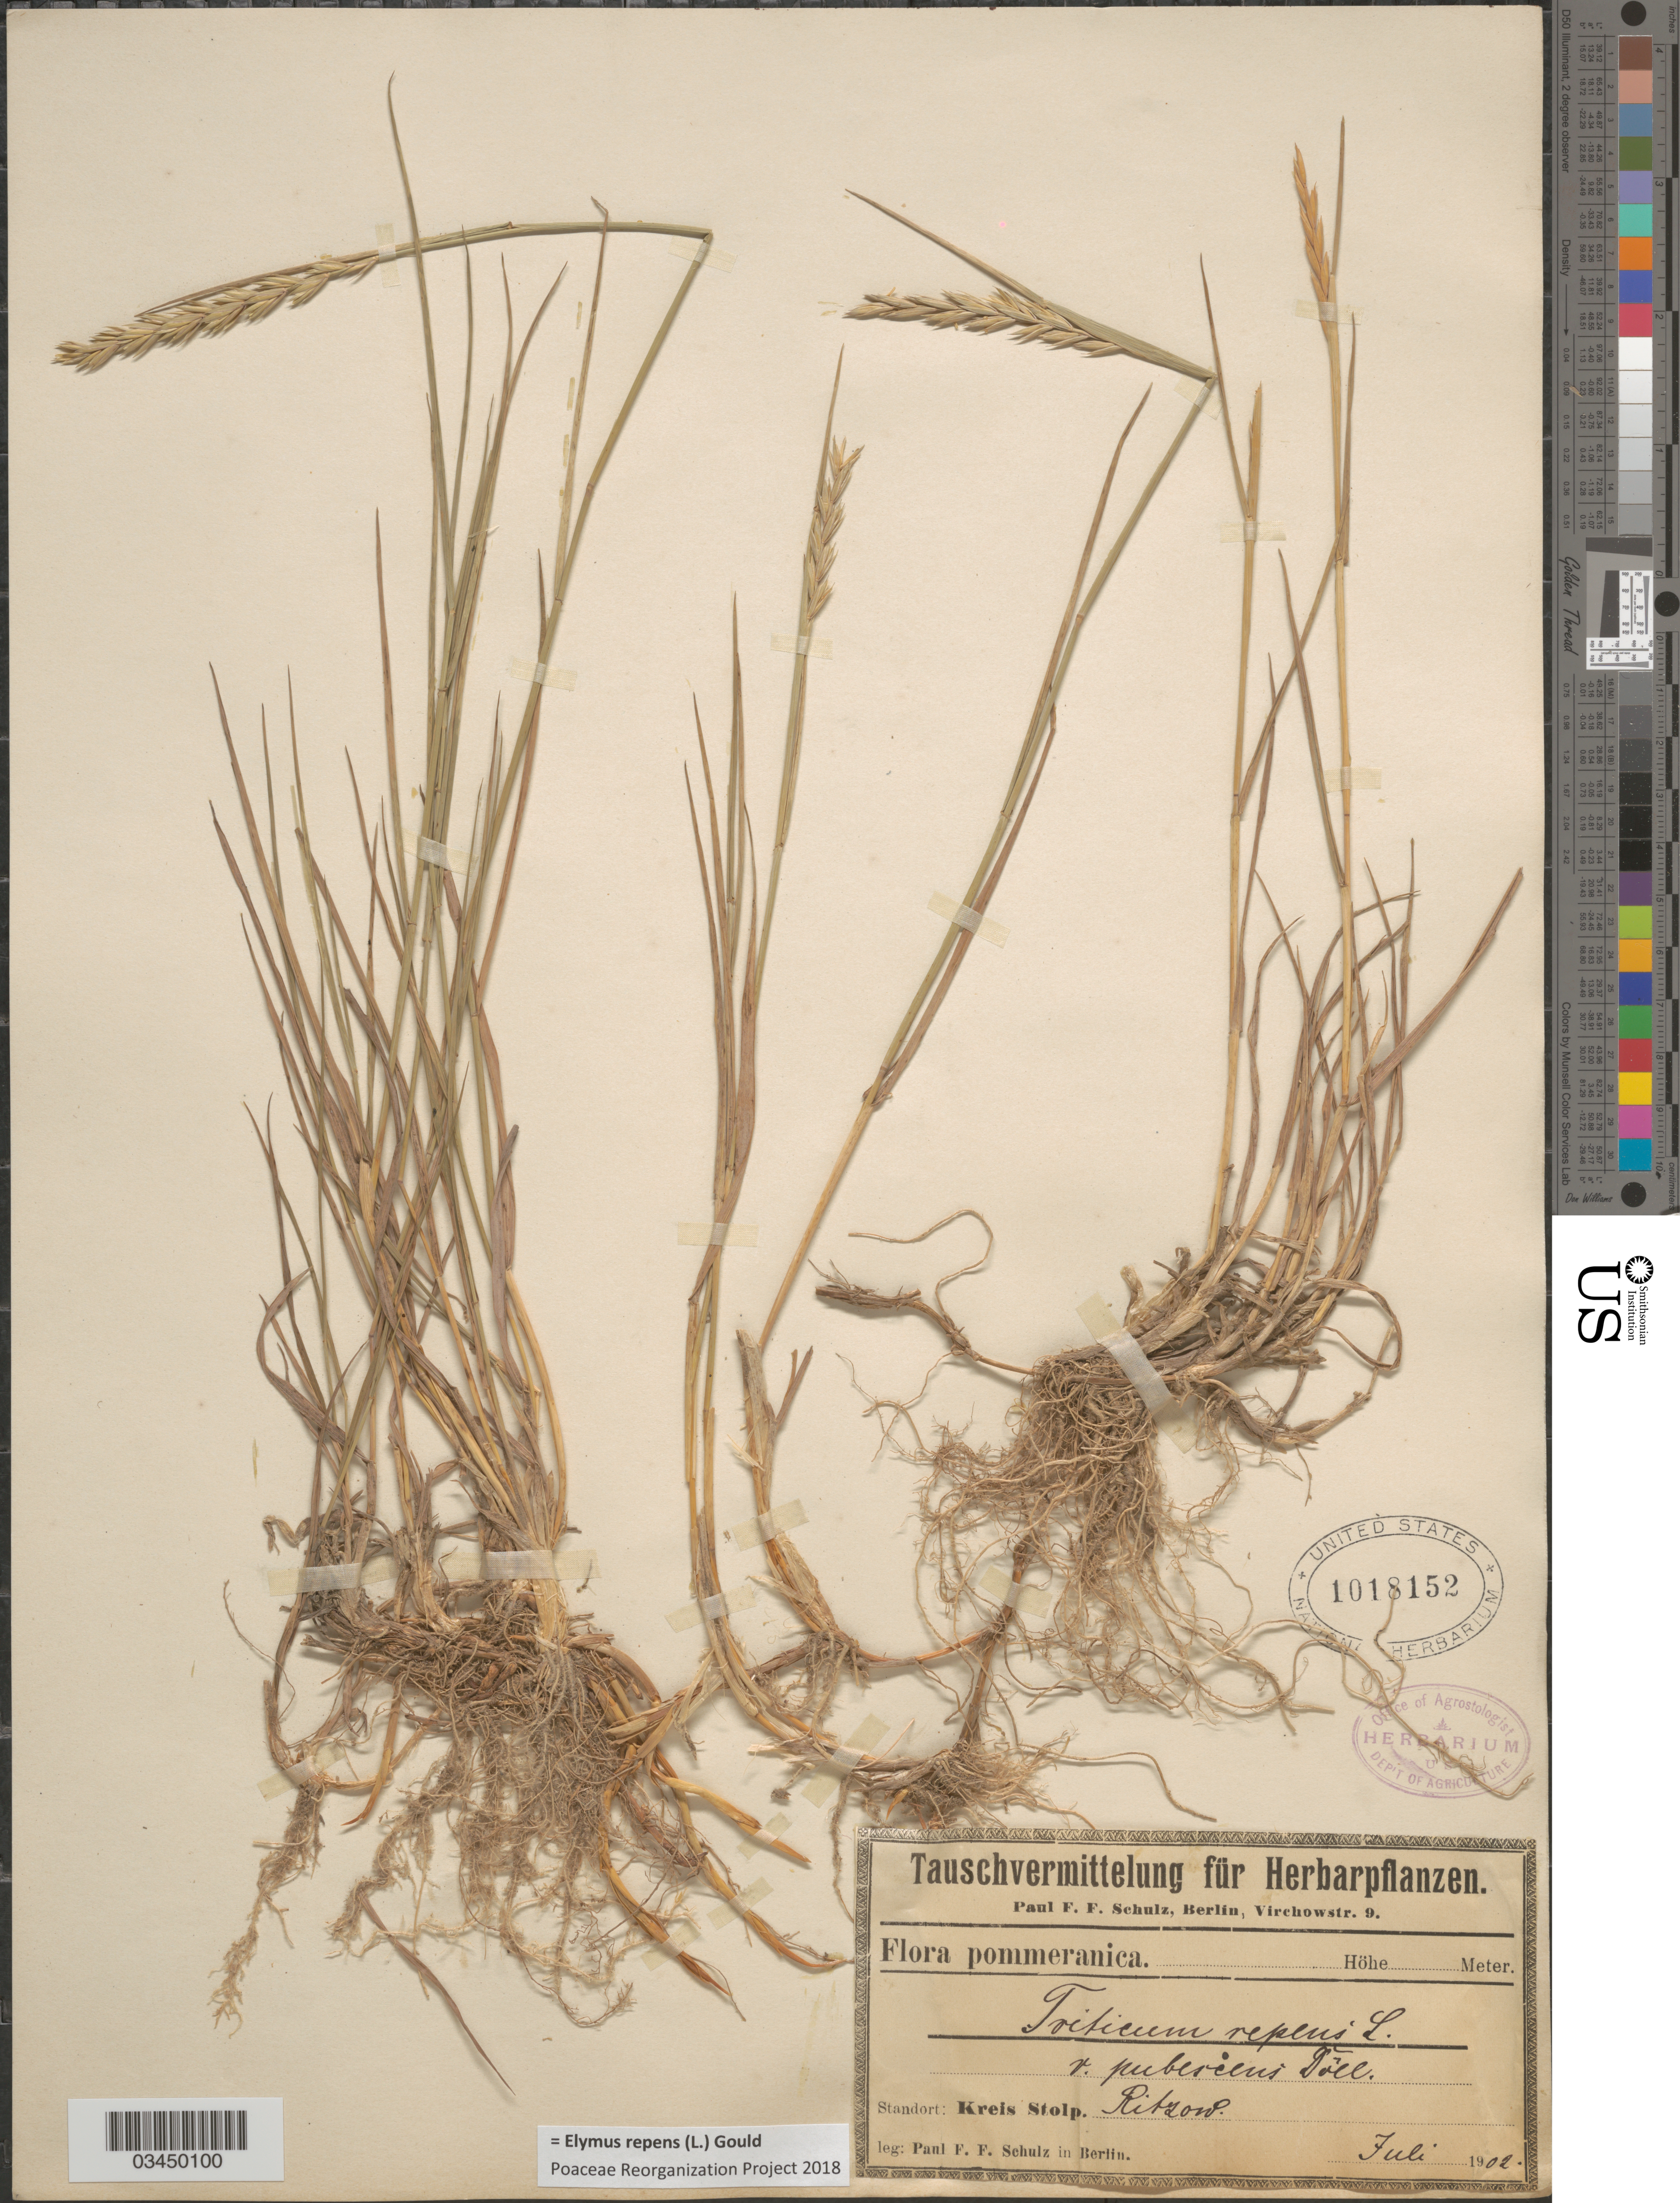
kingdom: Plantae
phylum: Tracheophyta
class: Liliopsida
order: Poales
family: Poaceae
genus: Elymus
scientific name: Elymus repens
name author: (L.) Gould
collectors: P. F. Schulz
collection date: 1902-07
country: Germany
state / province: Berlin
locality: Pommeranica. Kreis Stolp. Ritzow.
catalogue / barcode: US 1018152